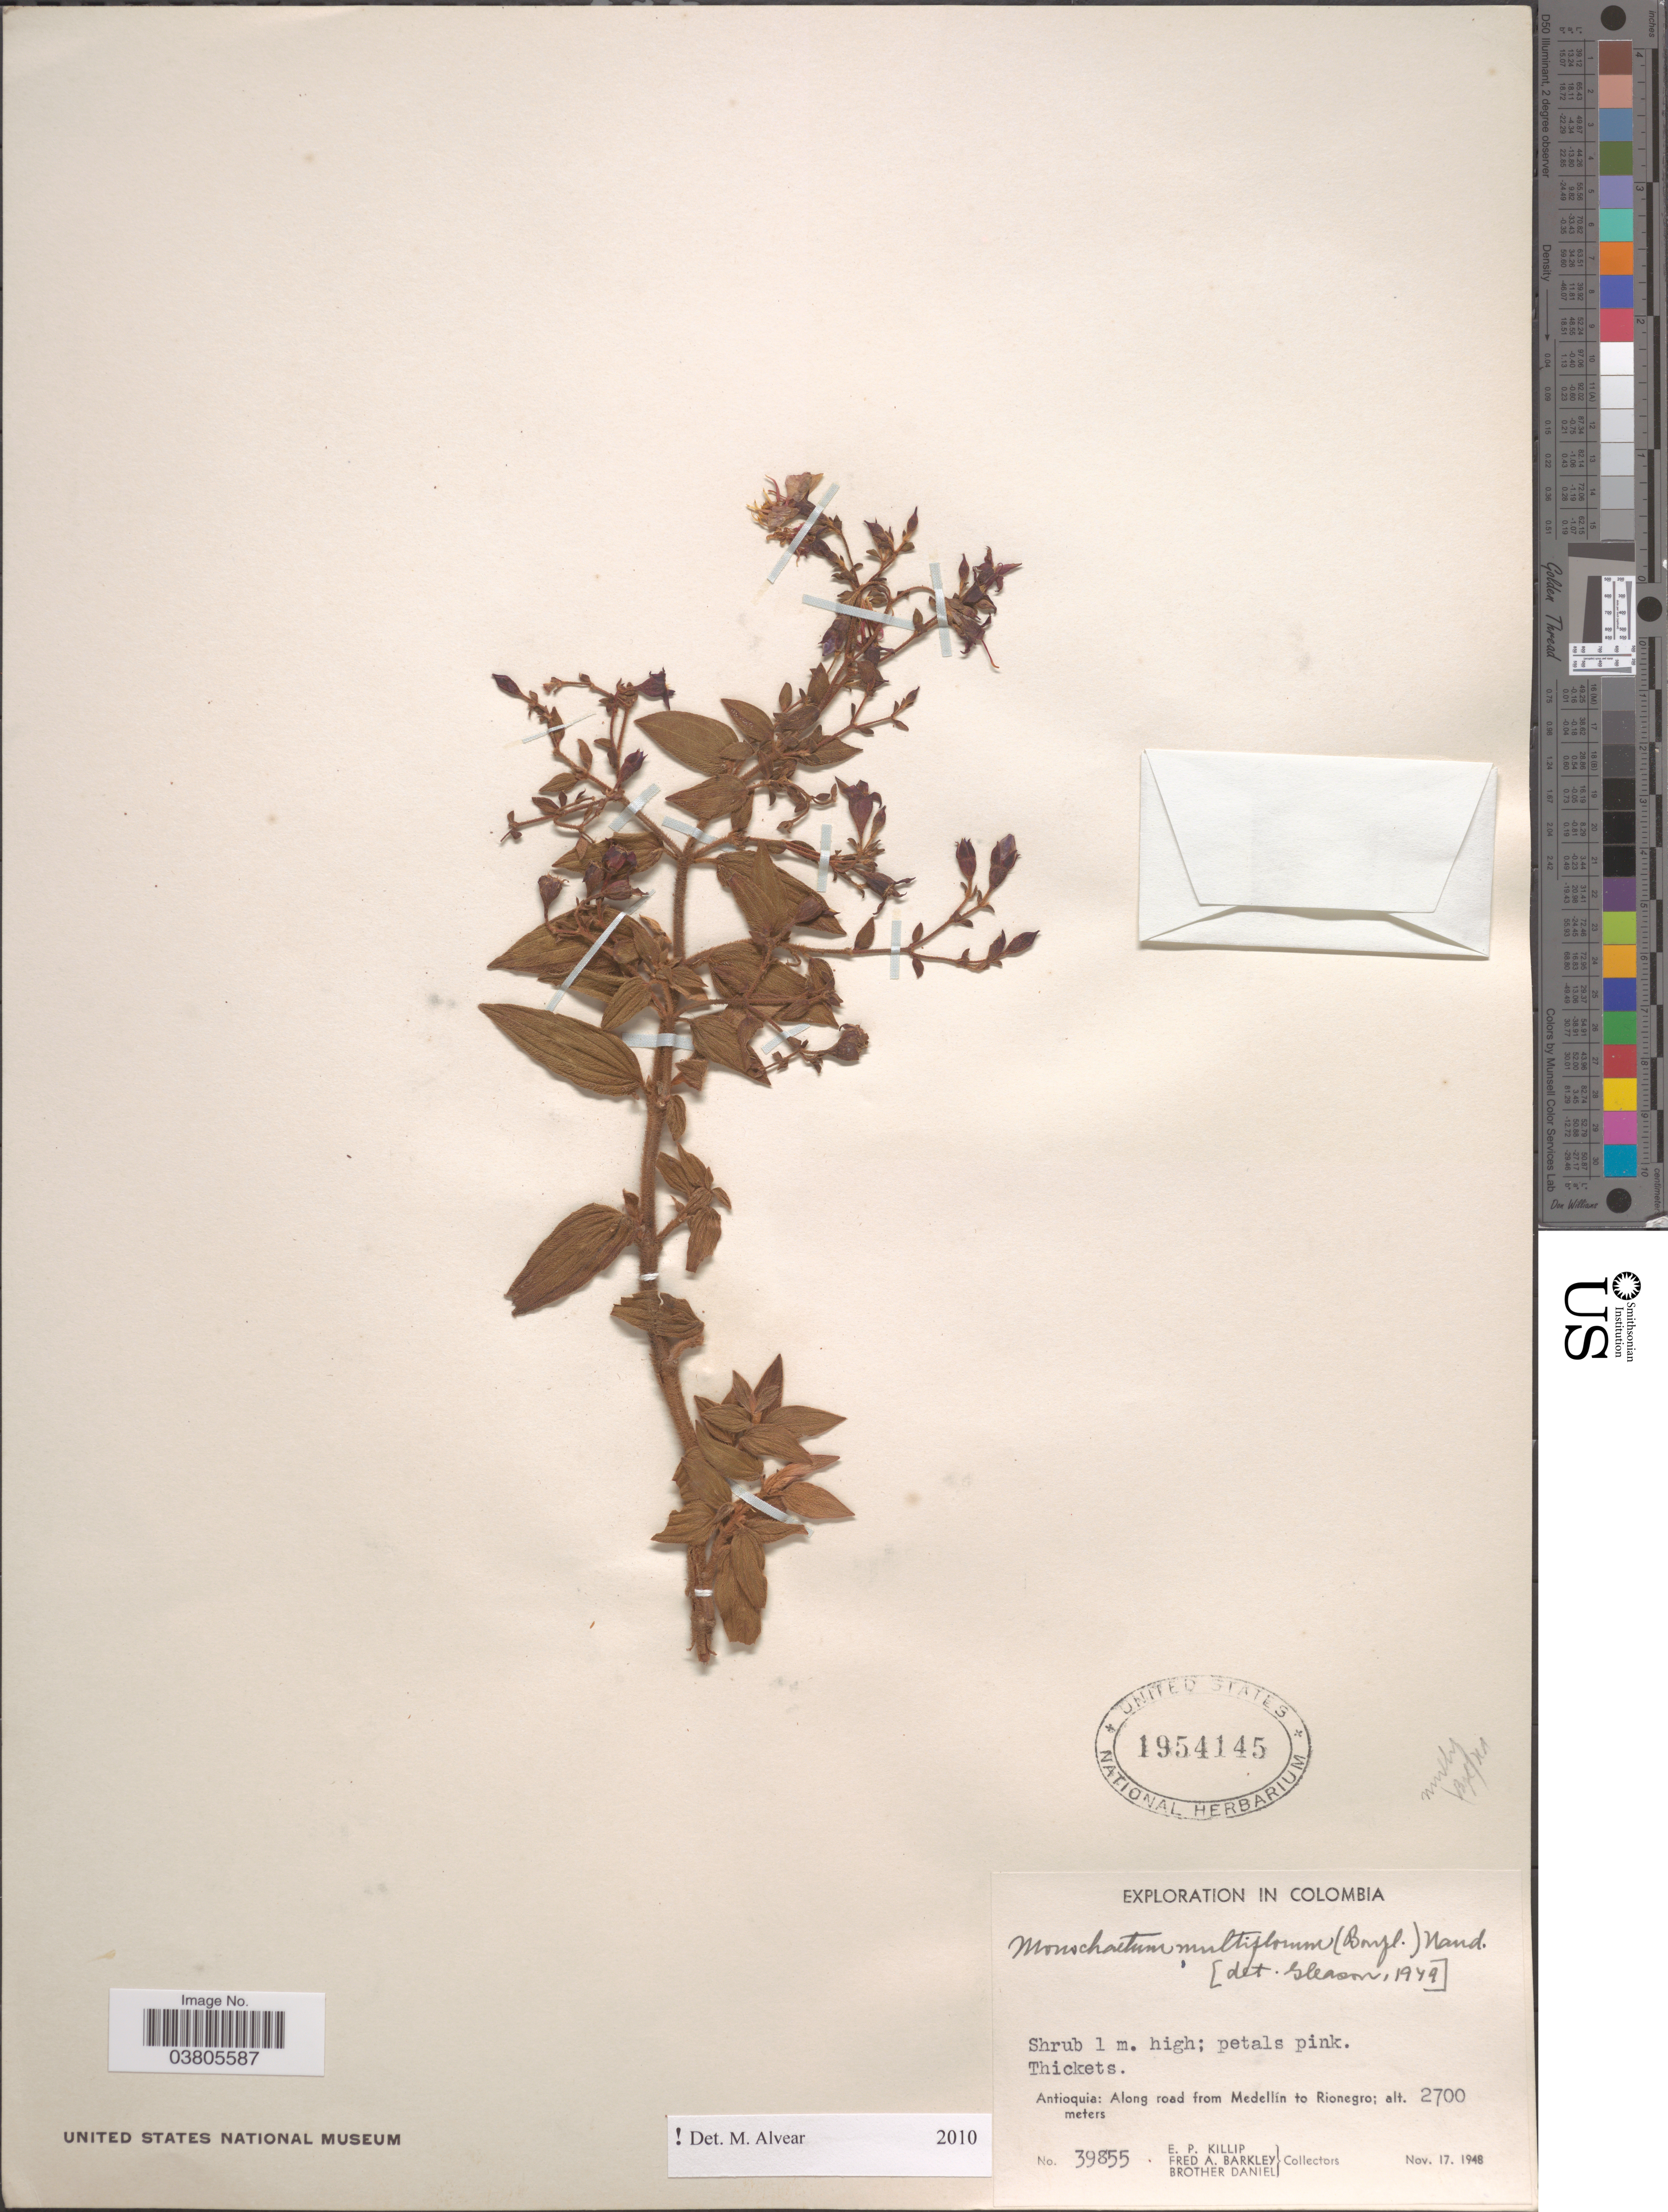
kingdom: Plantae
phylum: Tracheophyta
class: Magnoliopsida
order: Myrtales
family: Melastomataceae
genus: Monochaetum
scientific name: Monochaetum multiflorum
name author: (Bonpl.) Naudin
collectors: E. P. Killip, F. A. Barkley & Bro. Daniel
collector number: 39855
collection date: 1948-11-17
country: Colombia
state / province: Antioquia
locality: Along road from Medellín to Rionegro.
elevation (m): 2700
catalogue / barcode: US 1954145